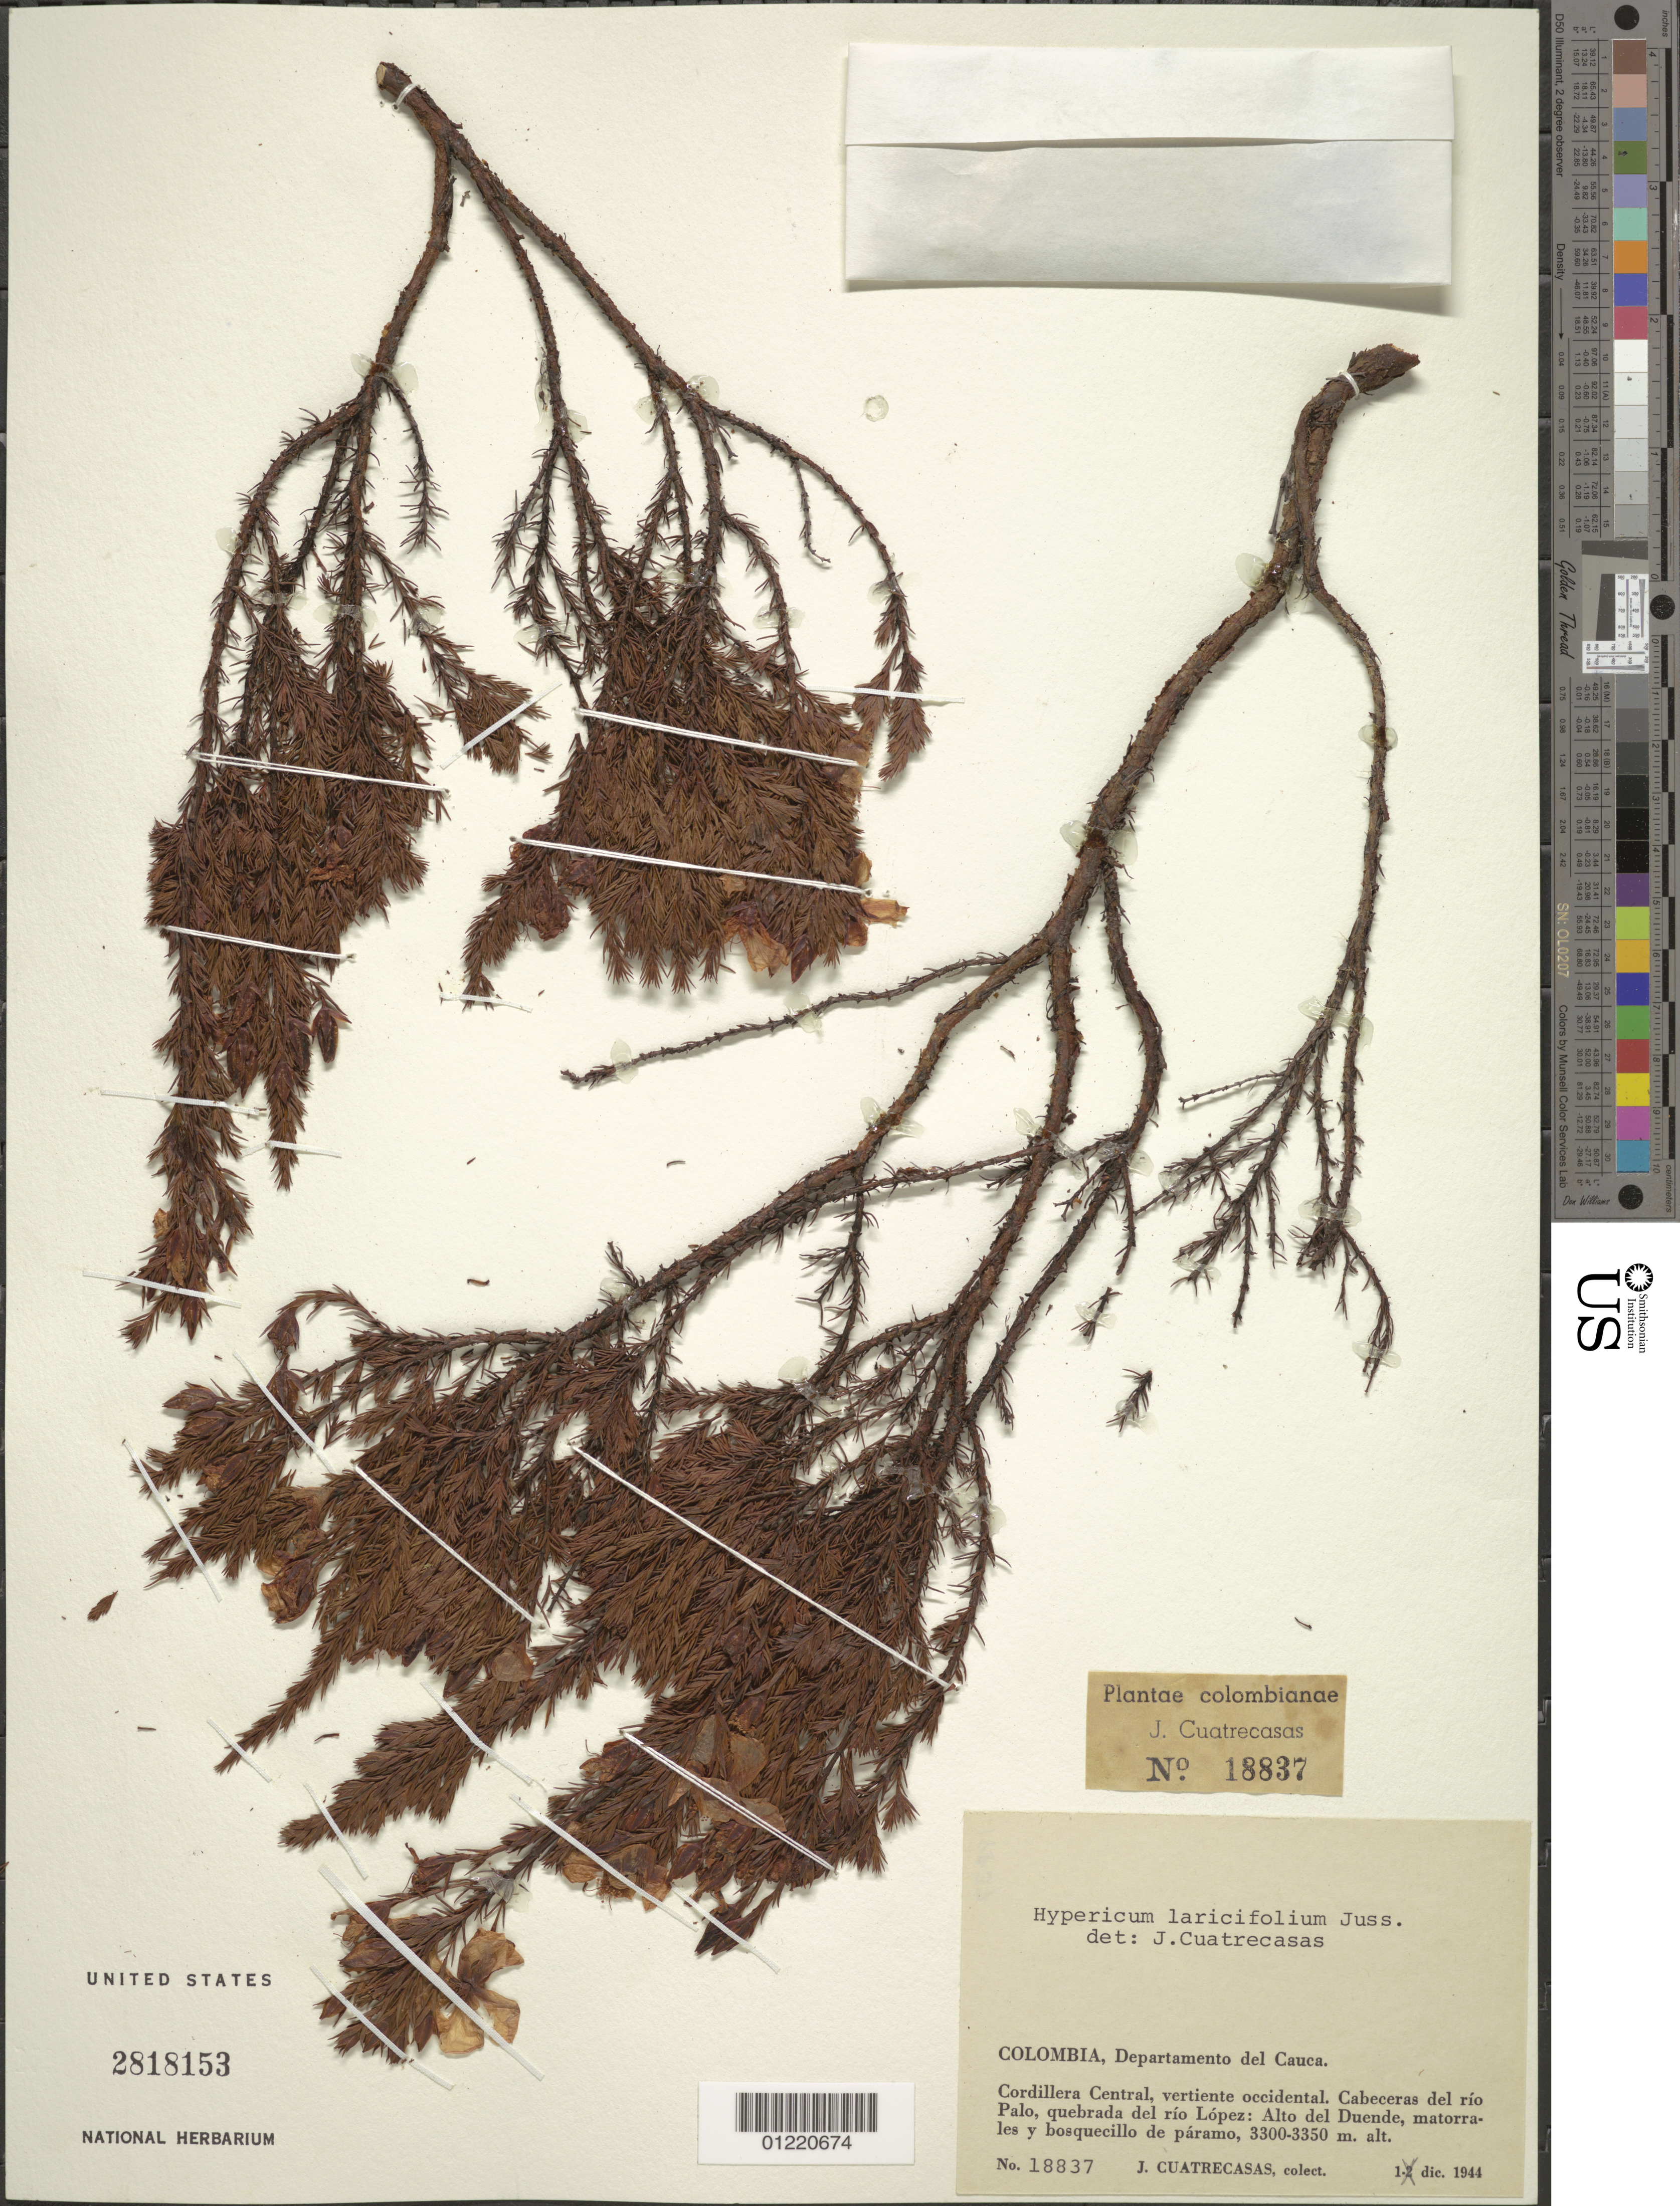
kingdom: Plantae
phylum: Tracheophyta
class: Magnoliopsida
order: Malpighiales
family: Hypericaceae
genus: Hypericum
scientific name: Hypericum laricifolium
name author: Juss.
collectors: J. Cuatrecasas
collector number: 18837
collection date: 1944-12-01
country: Colombia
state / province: Cauca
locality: Cordillera Central, vertiente occidental. Cabeceras del rio Palo, quebrada del rio Lopez: Alto del Duende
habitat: matorrales y bosquecillo de paramo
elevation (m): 3300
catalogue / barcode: US 2818153